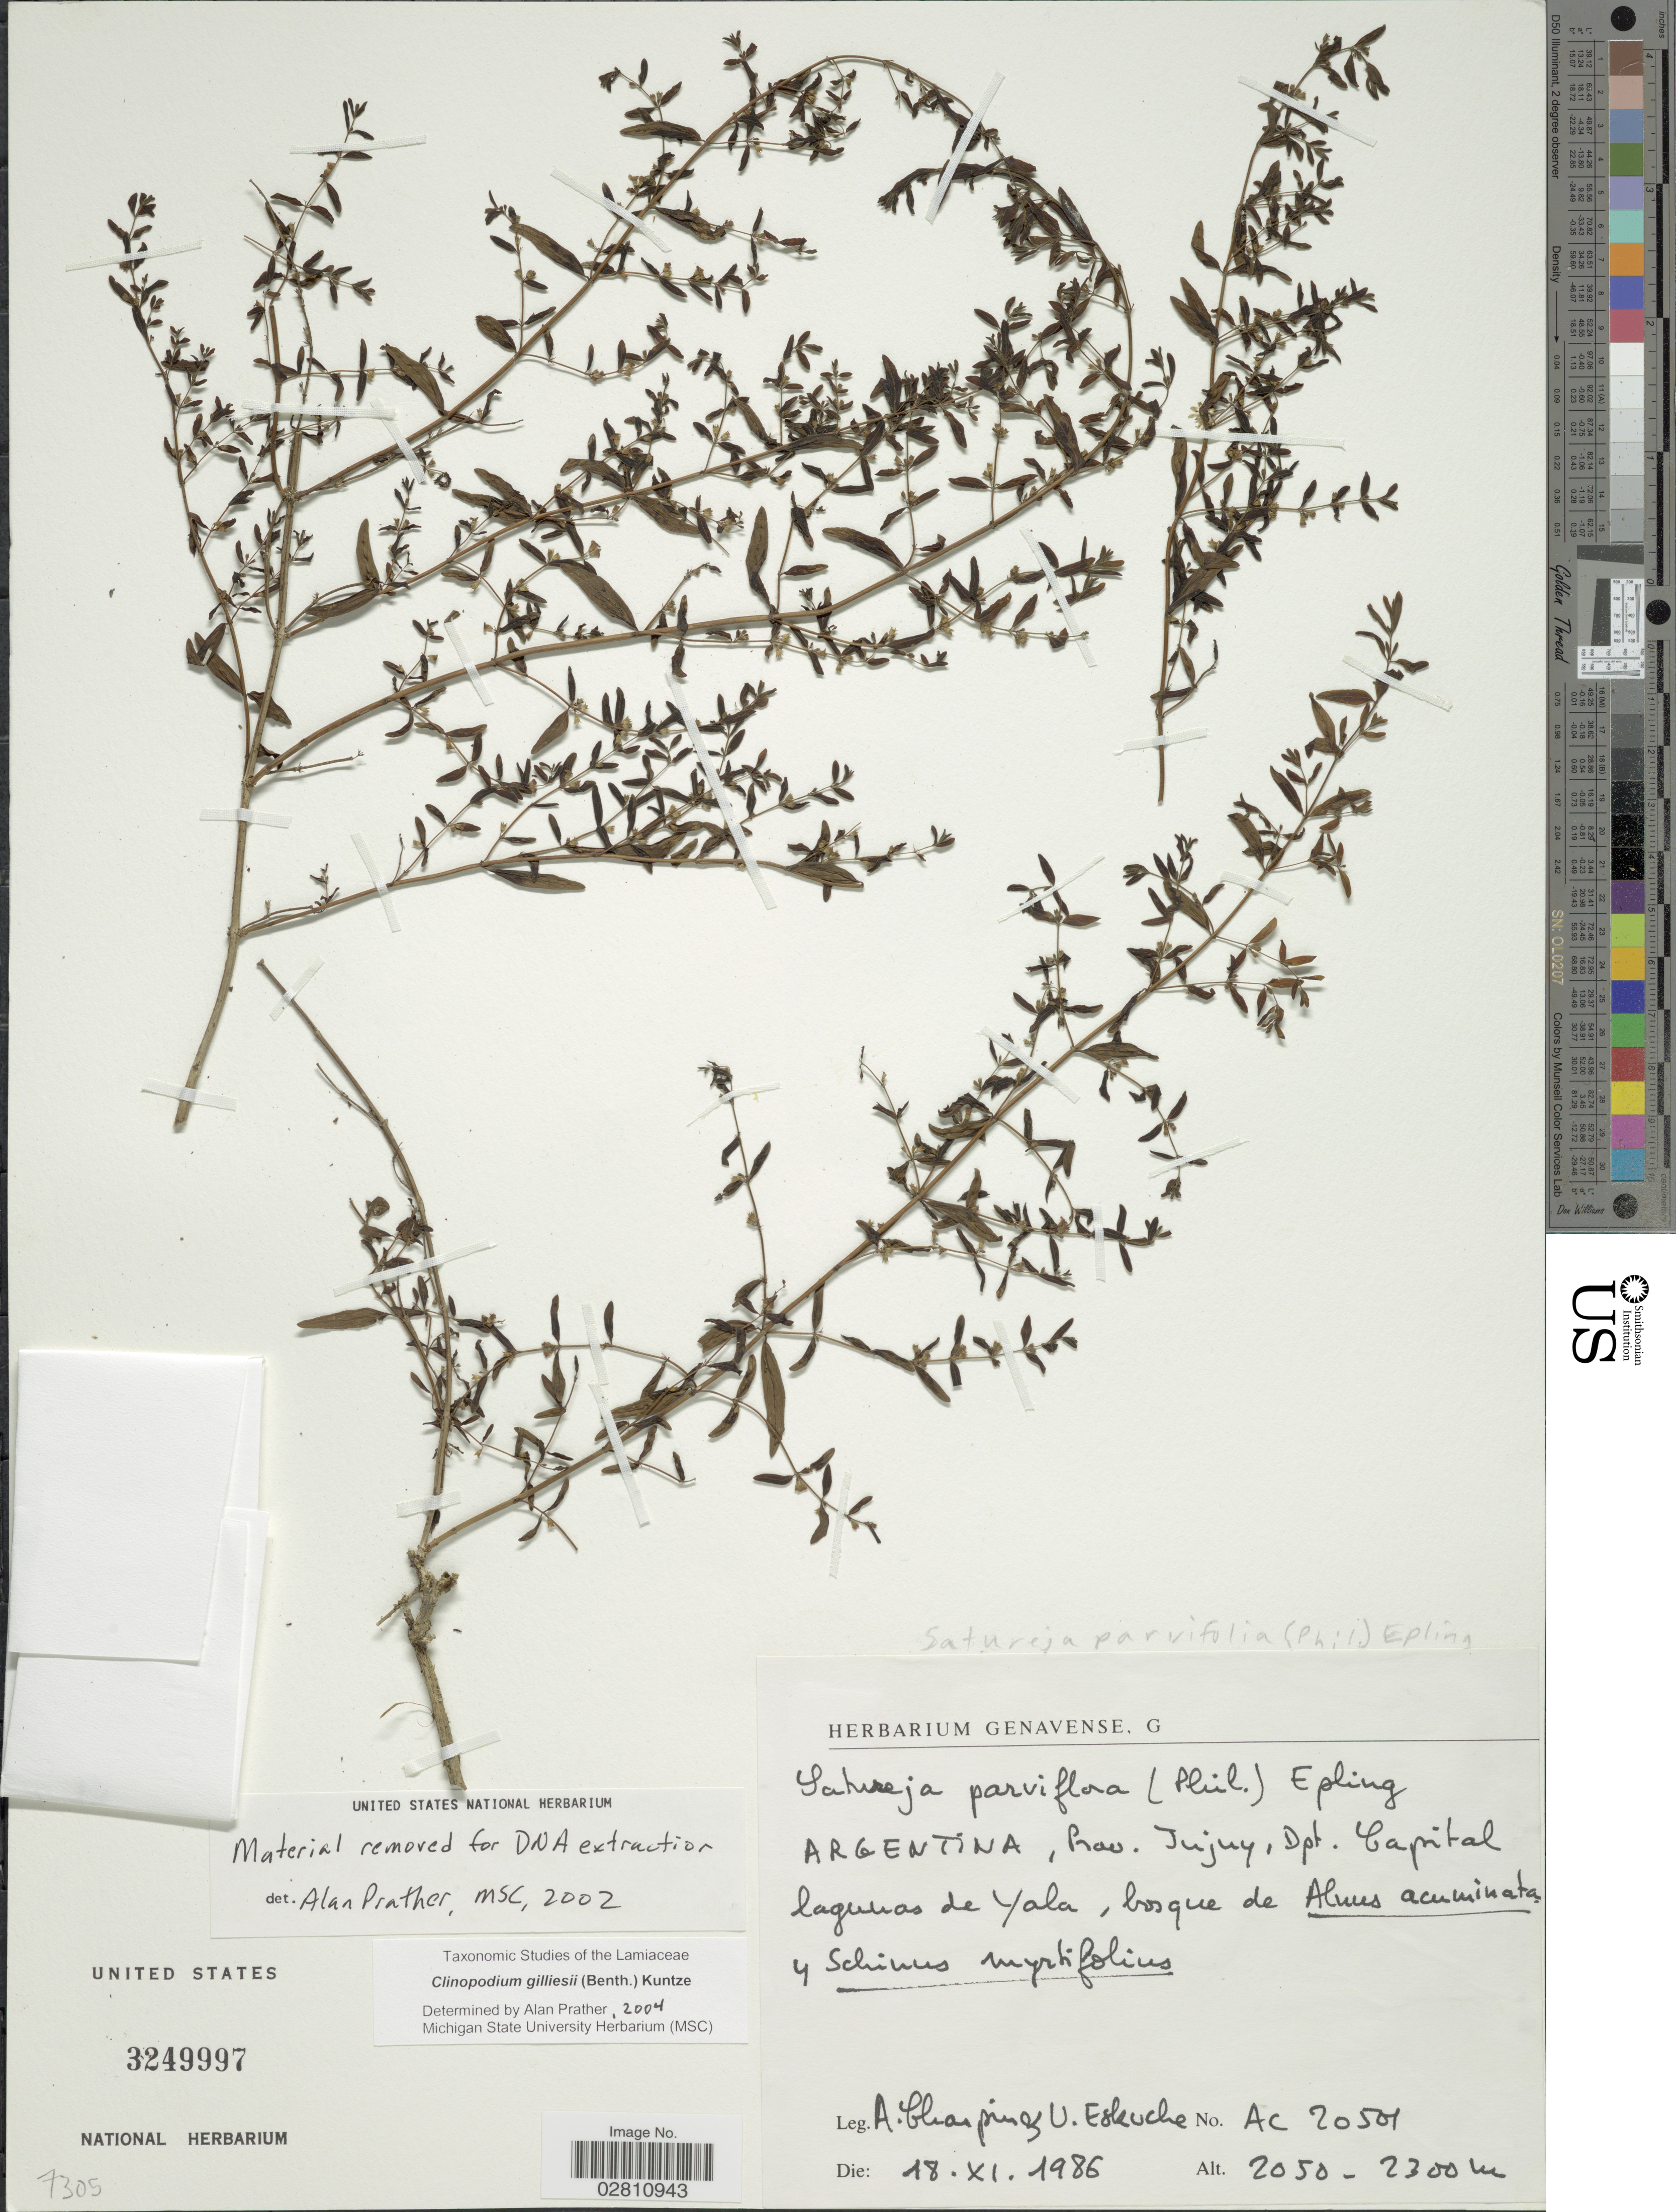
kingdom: Plantae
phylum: Tracheophyta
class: Magnoliopsida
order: Lamiales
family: Lamiaceae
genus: Clinopodium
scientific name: Clinopodium gilliesii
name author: (Benth.) Kuntze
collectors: A. Chaipin & U. Esleuche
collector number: AC20501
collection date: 1986-11-18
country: Argentina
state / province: Jujuy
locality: Prov. Jujuy, Dpt. Capital lagunas de Yala.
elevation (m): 2050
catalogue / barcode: US 3249997